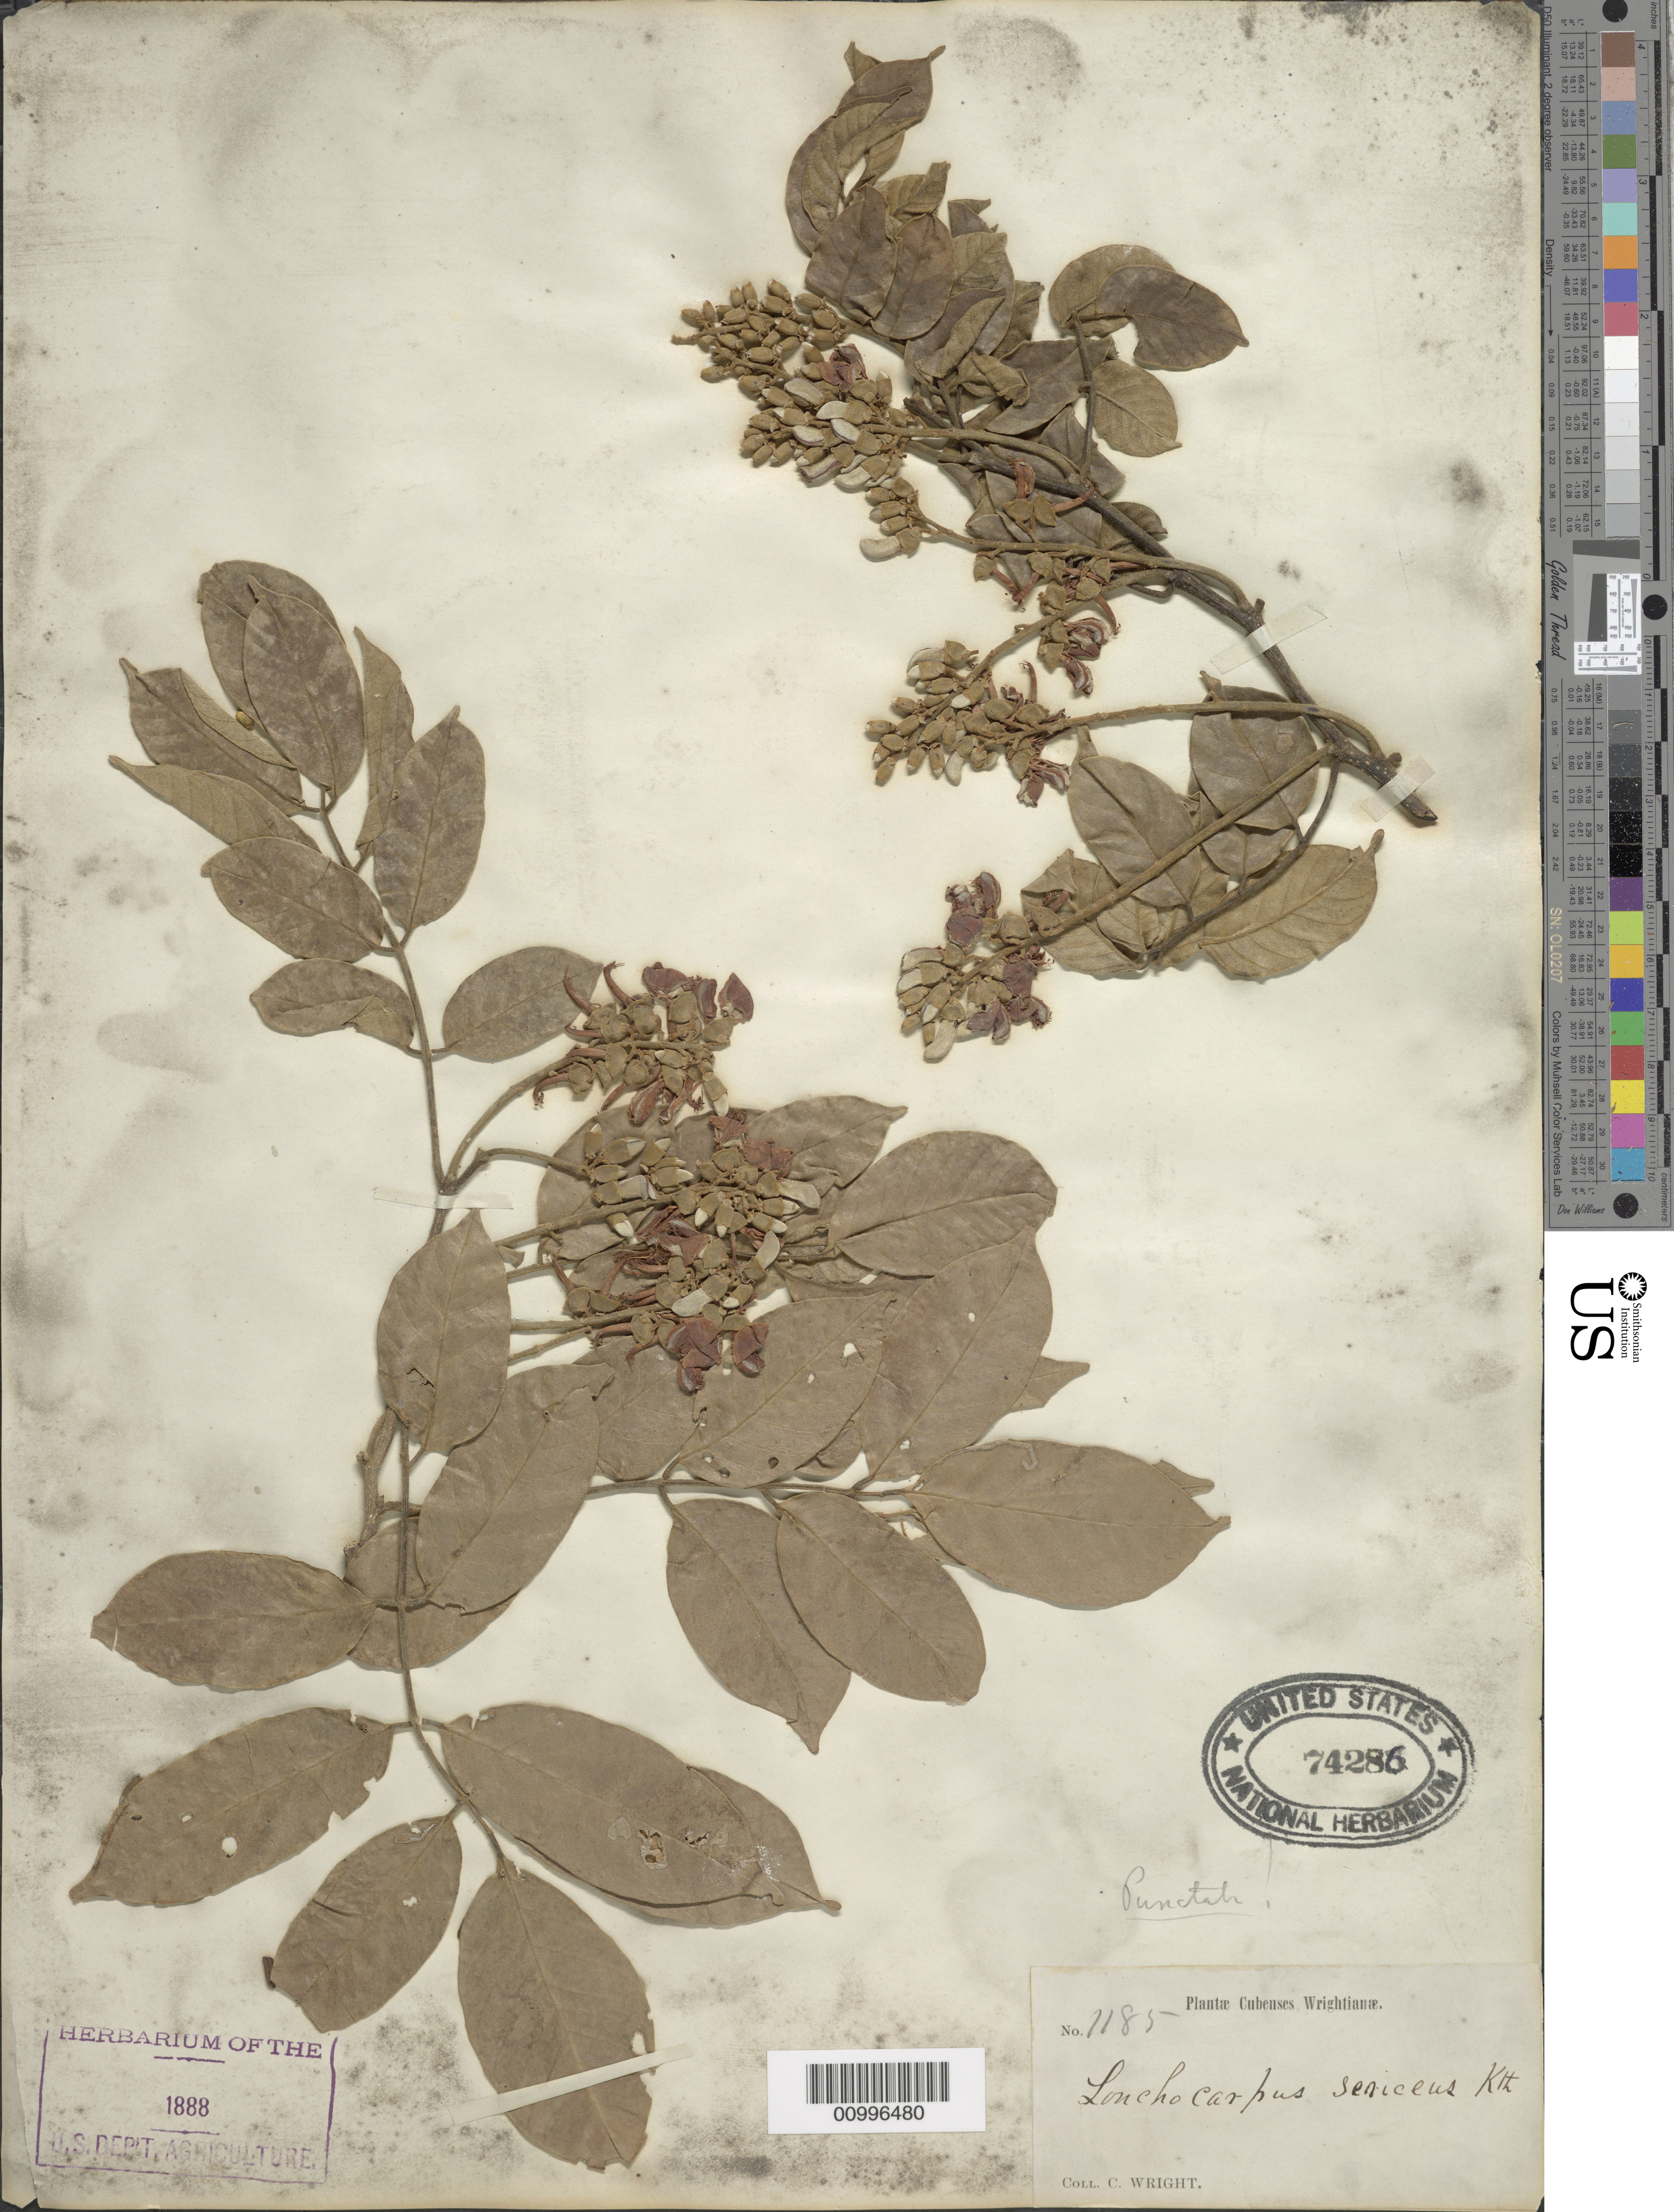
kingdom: Plantae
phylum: Tracheophyta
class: Magnoliopsida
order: Fabales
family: Fabaceae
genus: Lonchocarpus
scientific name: Lonchocarpus sericeus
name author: (Poir.) Kunth ex DC.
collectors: C. Wright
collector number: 1185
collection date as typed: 1800 to 1899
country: Cuba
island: Cuba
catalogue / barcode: US 74286